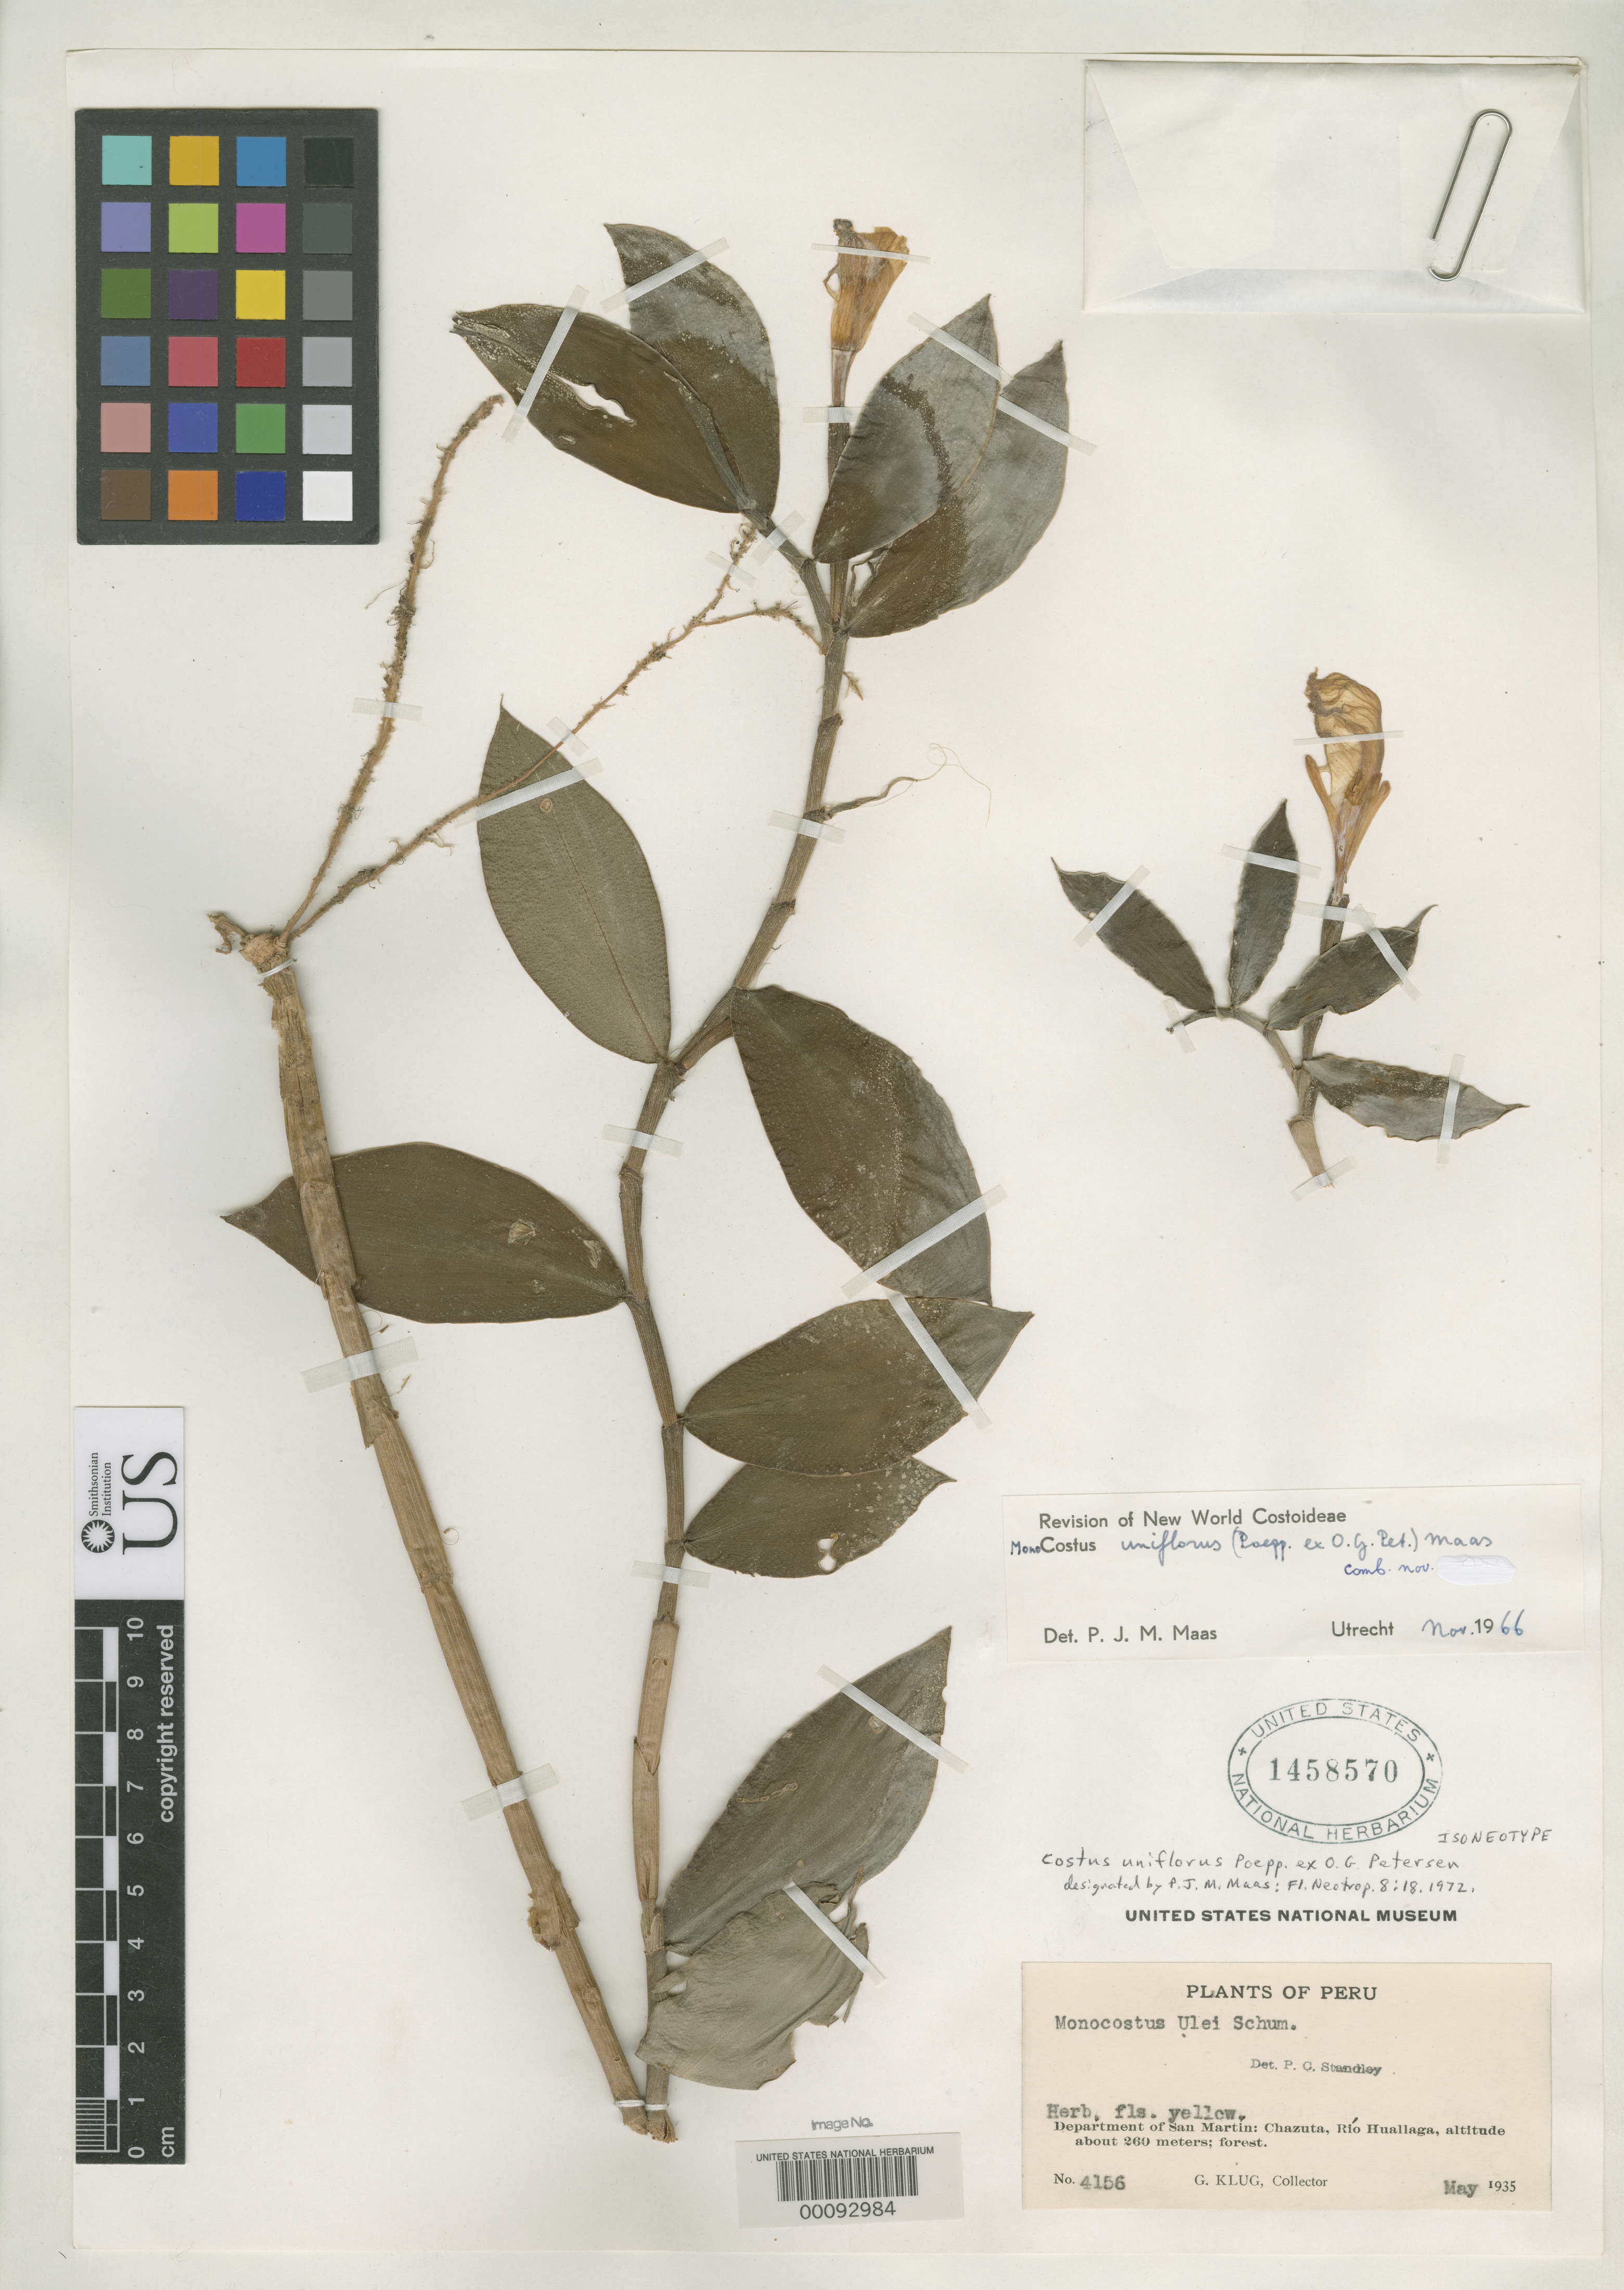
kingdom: Plantae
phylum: Tracheophyta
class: Liliopsida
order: Zingiberales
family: Costaceae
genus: Costus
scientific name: Costus uniflorus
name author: Poepp. ex Petersen in Mart.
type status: Isoneotype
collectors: G. Klug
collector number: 4156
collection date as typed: May 1935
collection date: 1935-05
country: Peru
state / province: San Martín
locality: Chazuta, Rio Hua Llaga.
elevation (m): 260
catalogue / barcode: US 1458570